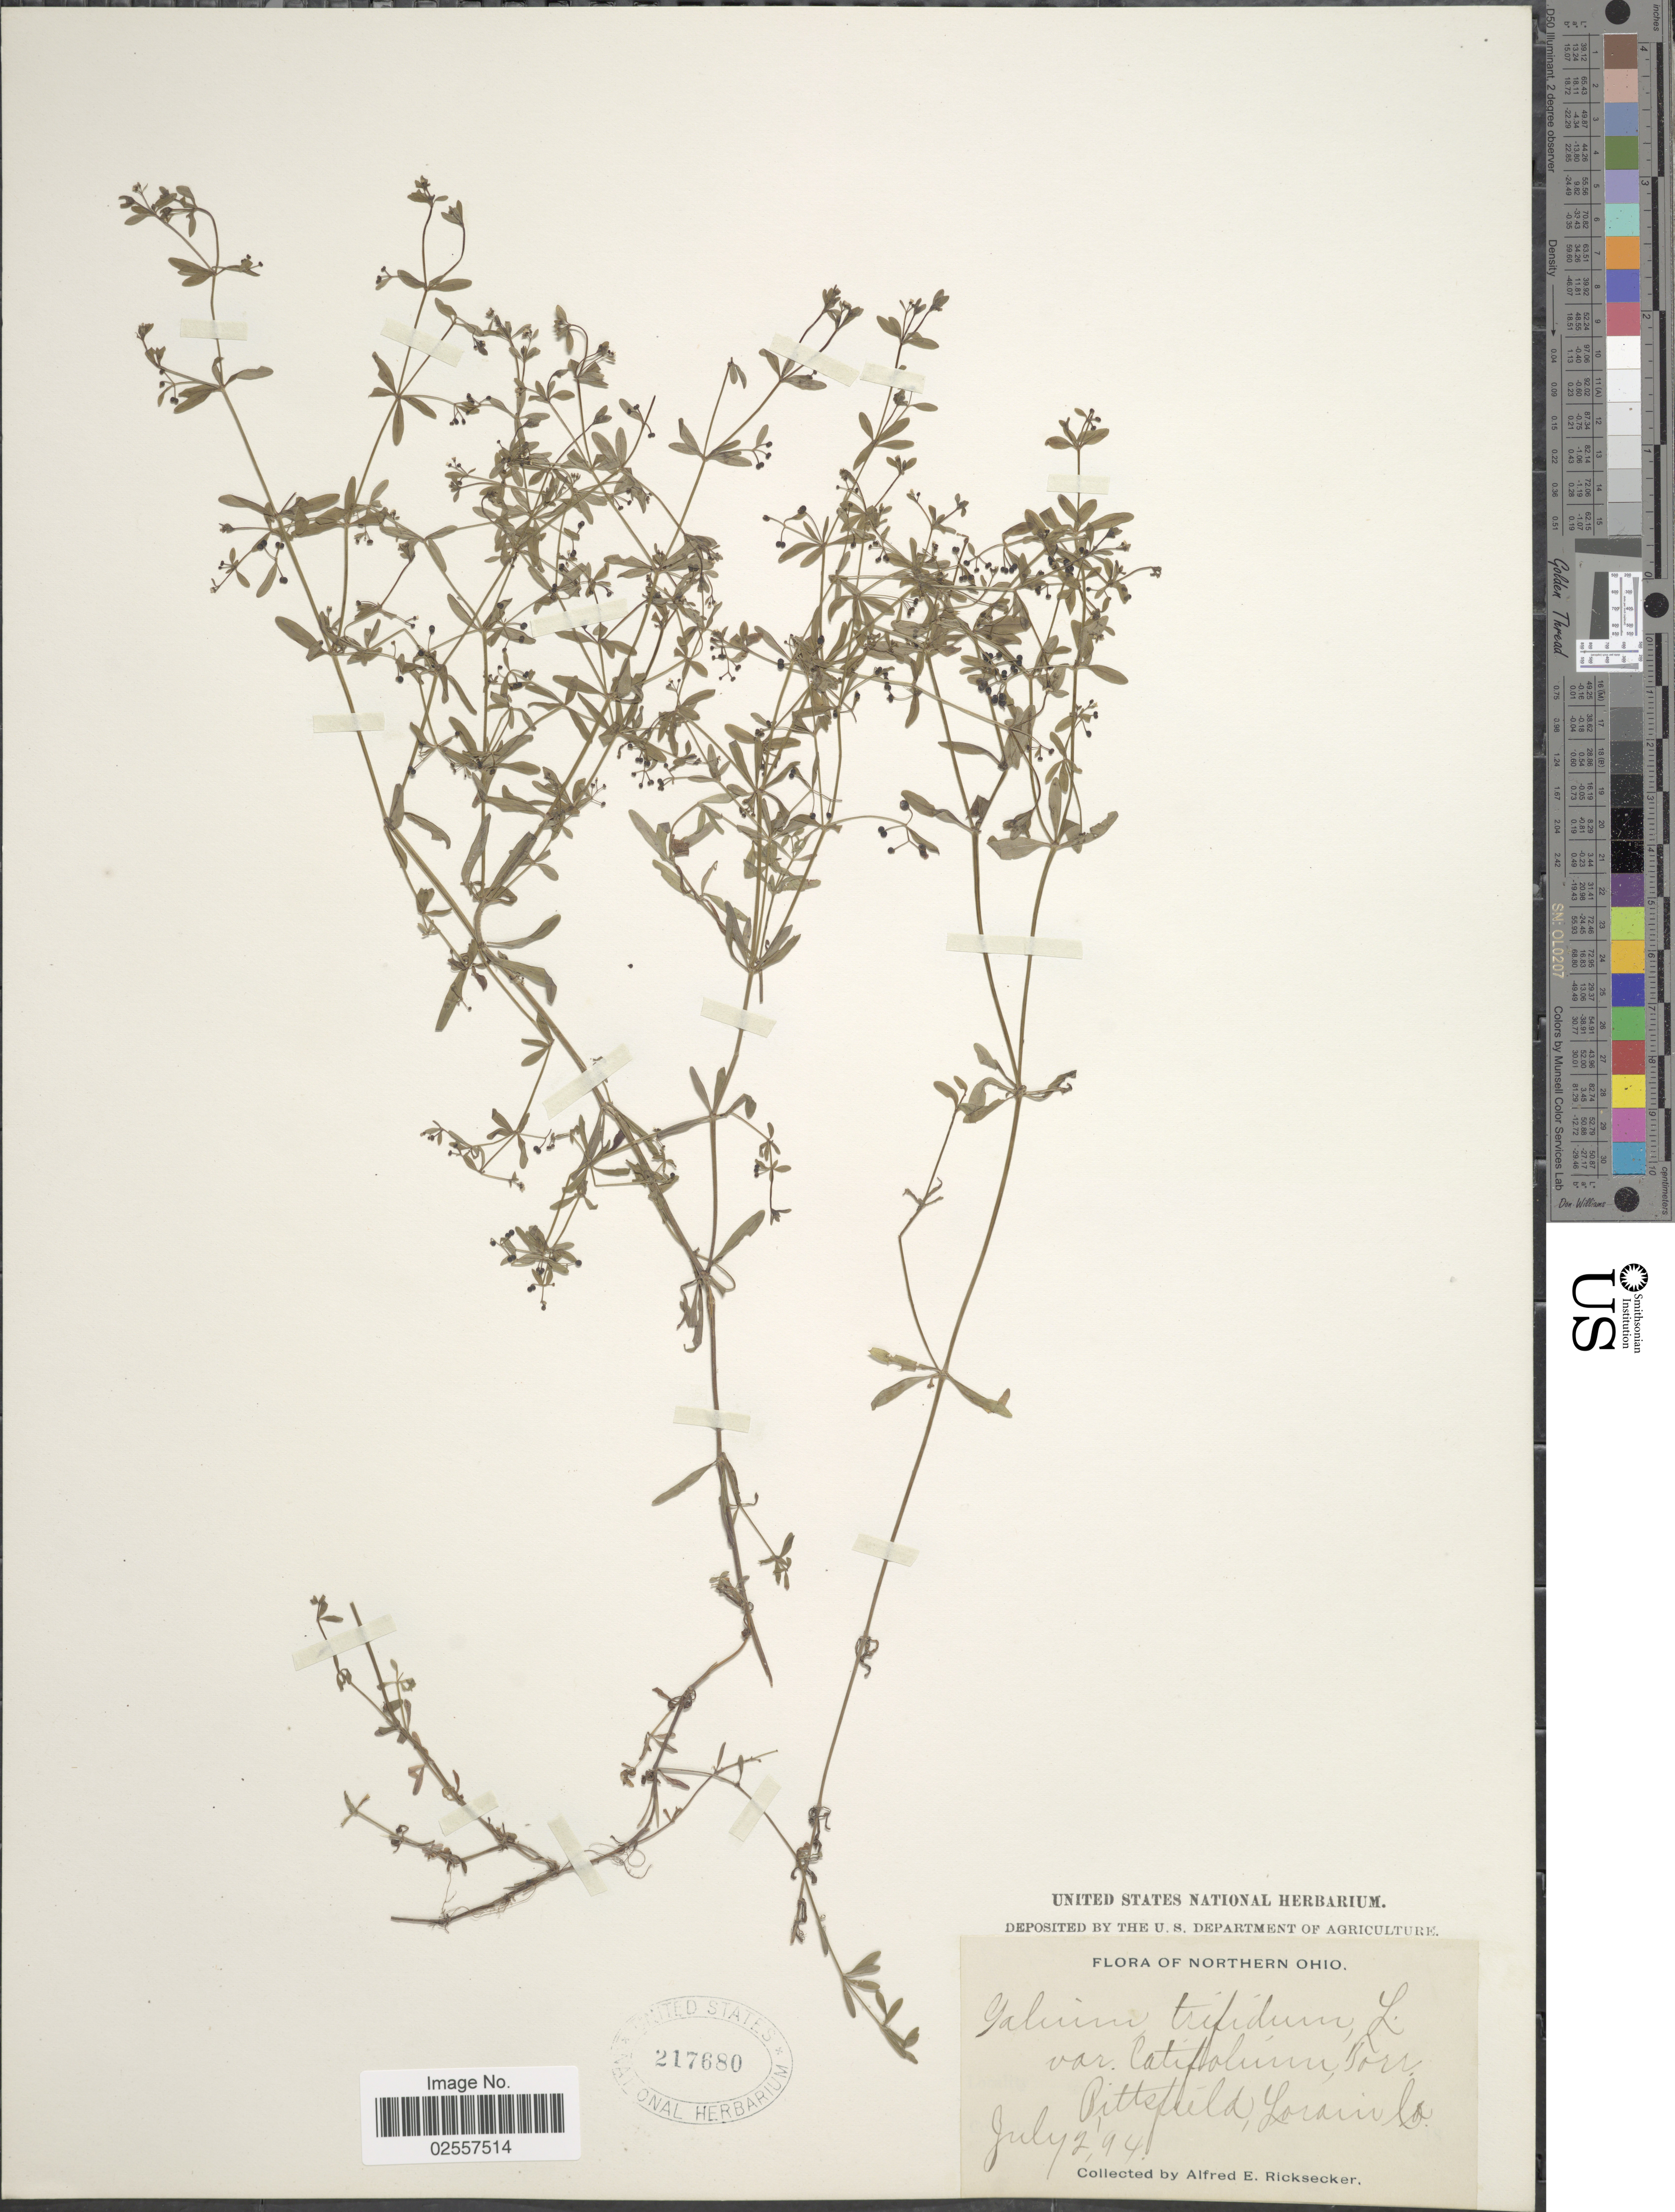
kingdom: Plantae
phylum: Tracheophyta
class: Magnoliopsida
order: Gentianales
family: Rubiaceae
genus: Galium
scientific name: Galium claytoni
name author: Michx.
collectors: A. E. Ricksecker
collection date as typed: Transcribed d/m/y: 2/7/94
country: United States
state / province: Ohio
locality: Northern Ohio, Pittsfield, Lorain Co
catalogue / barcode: US 217680